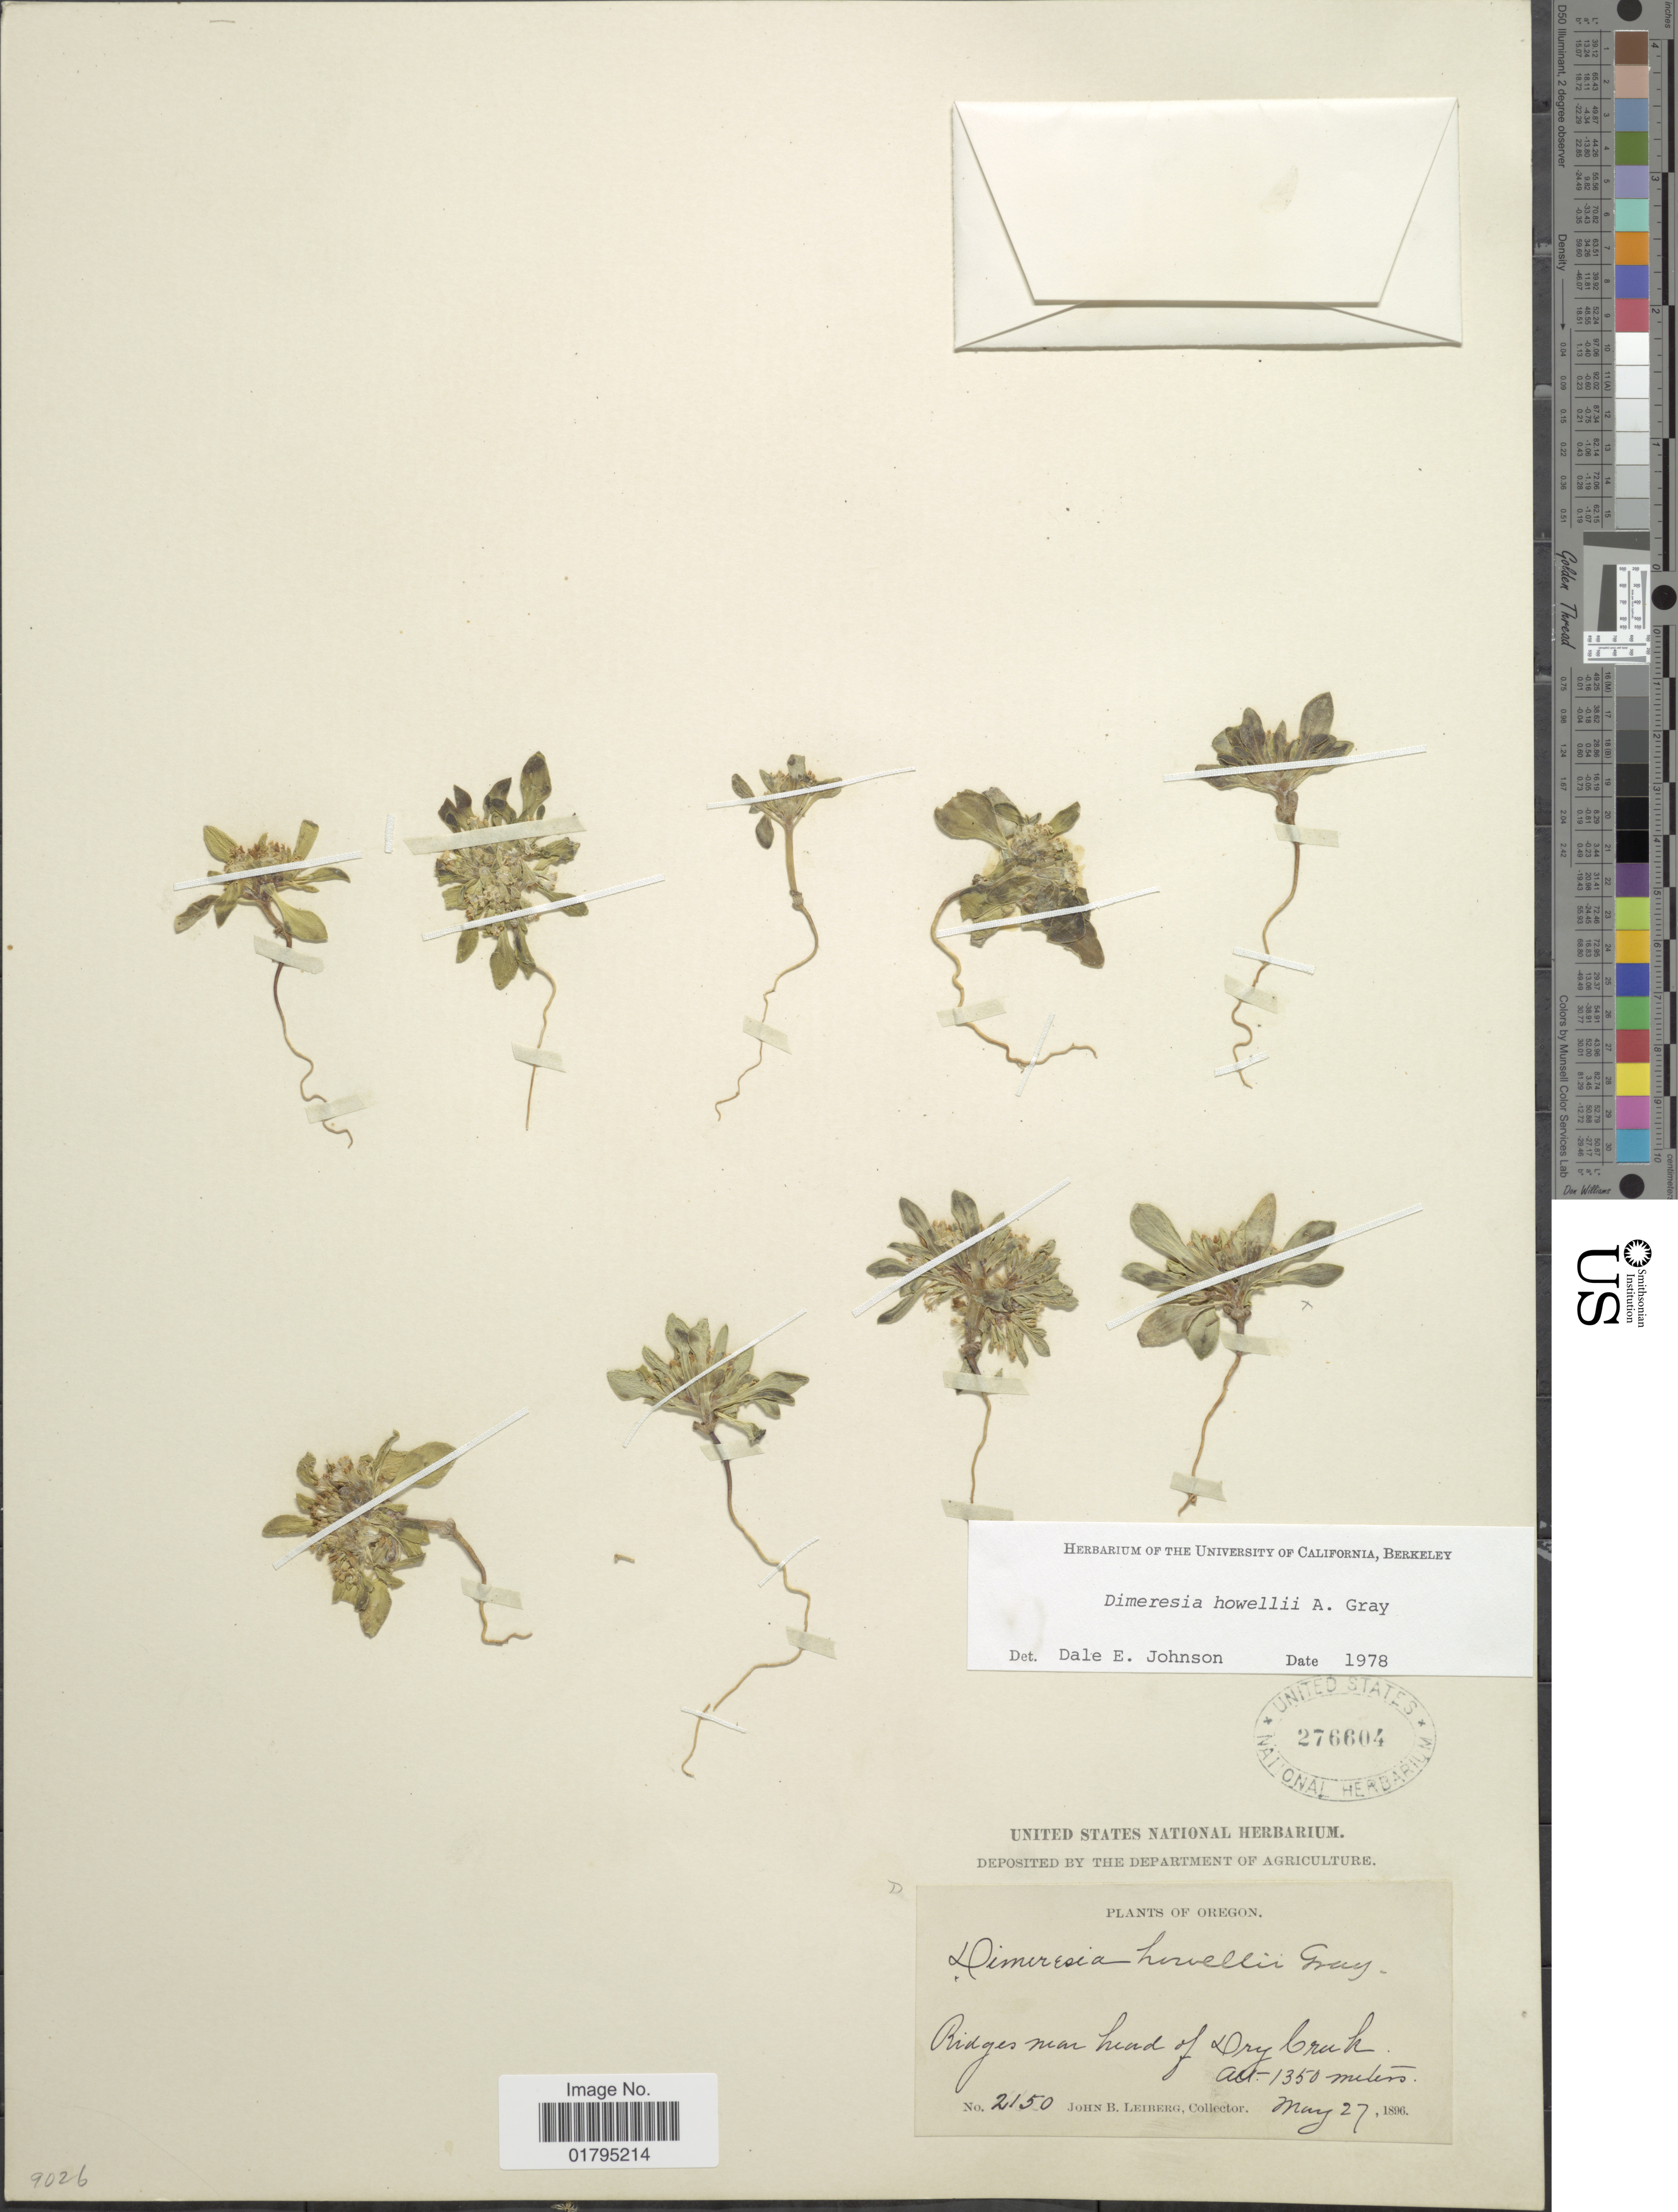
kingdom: Plantae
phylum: Tracheophyta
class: Magnoliopsida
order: Asterales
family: Asteraceae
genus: Dimeresia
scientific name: Dimeresia howellii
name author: A. Gray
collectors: J. B. Leiberg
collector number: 2150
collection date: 1896-05-27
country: United States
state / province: Oregon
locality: Oregon, Ridges near head of Dry Creek.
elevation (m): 1350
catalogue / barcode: US 276604